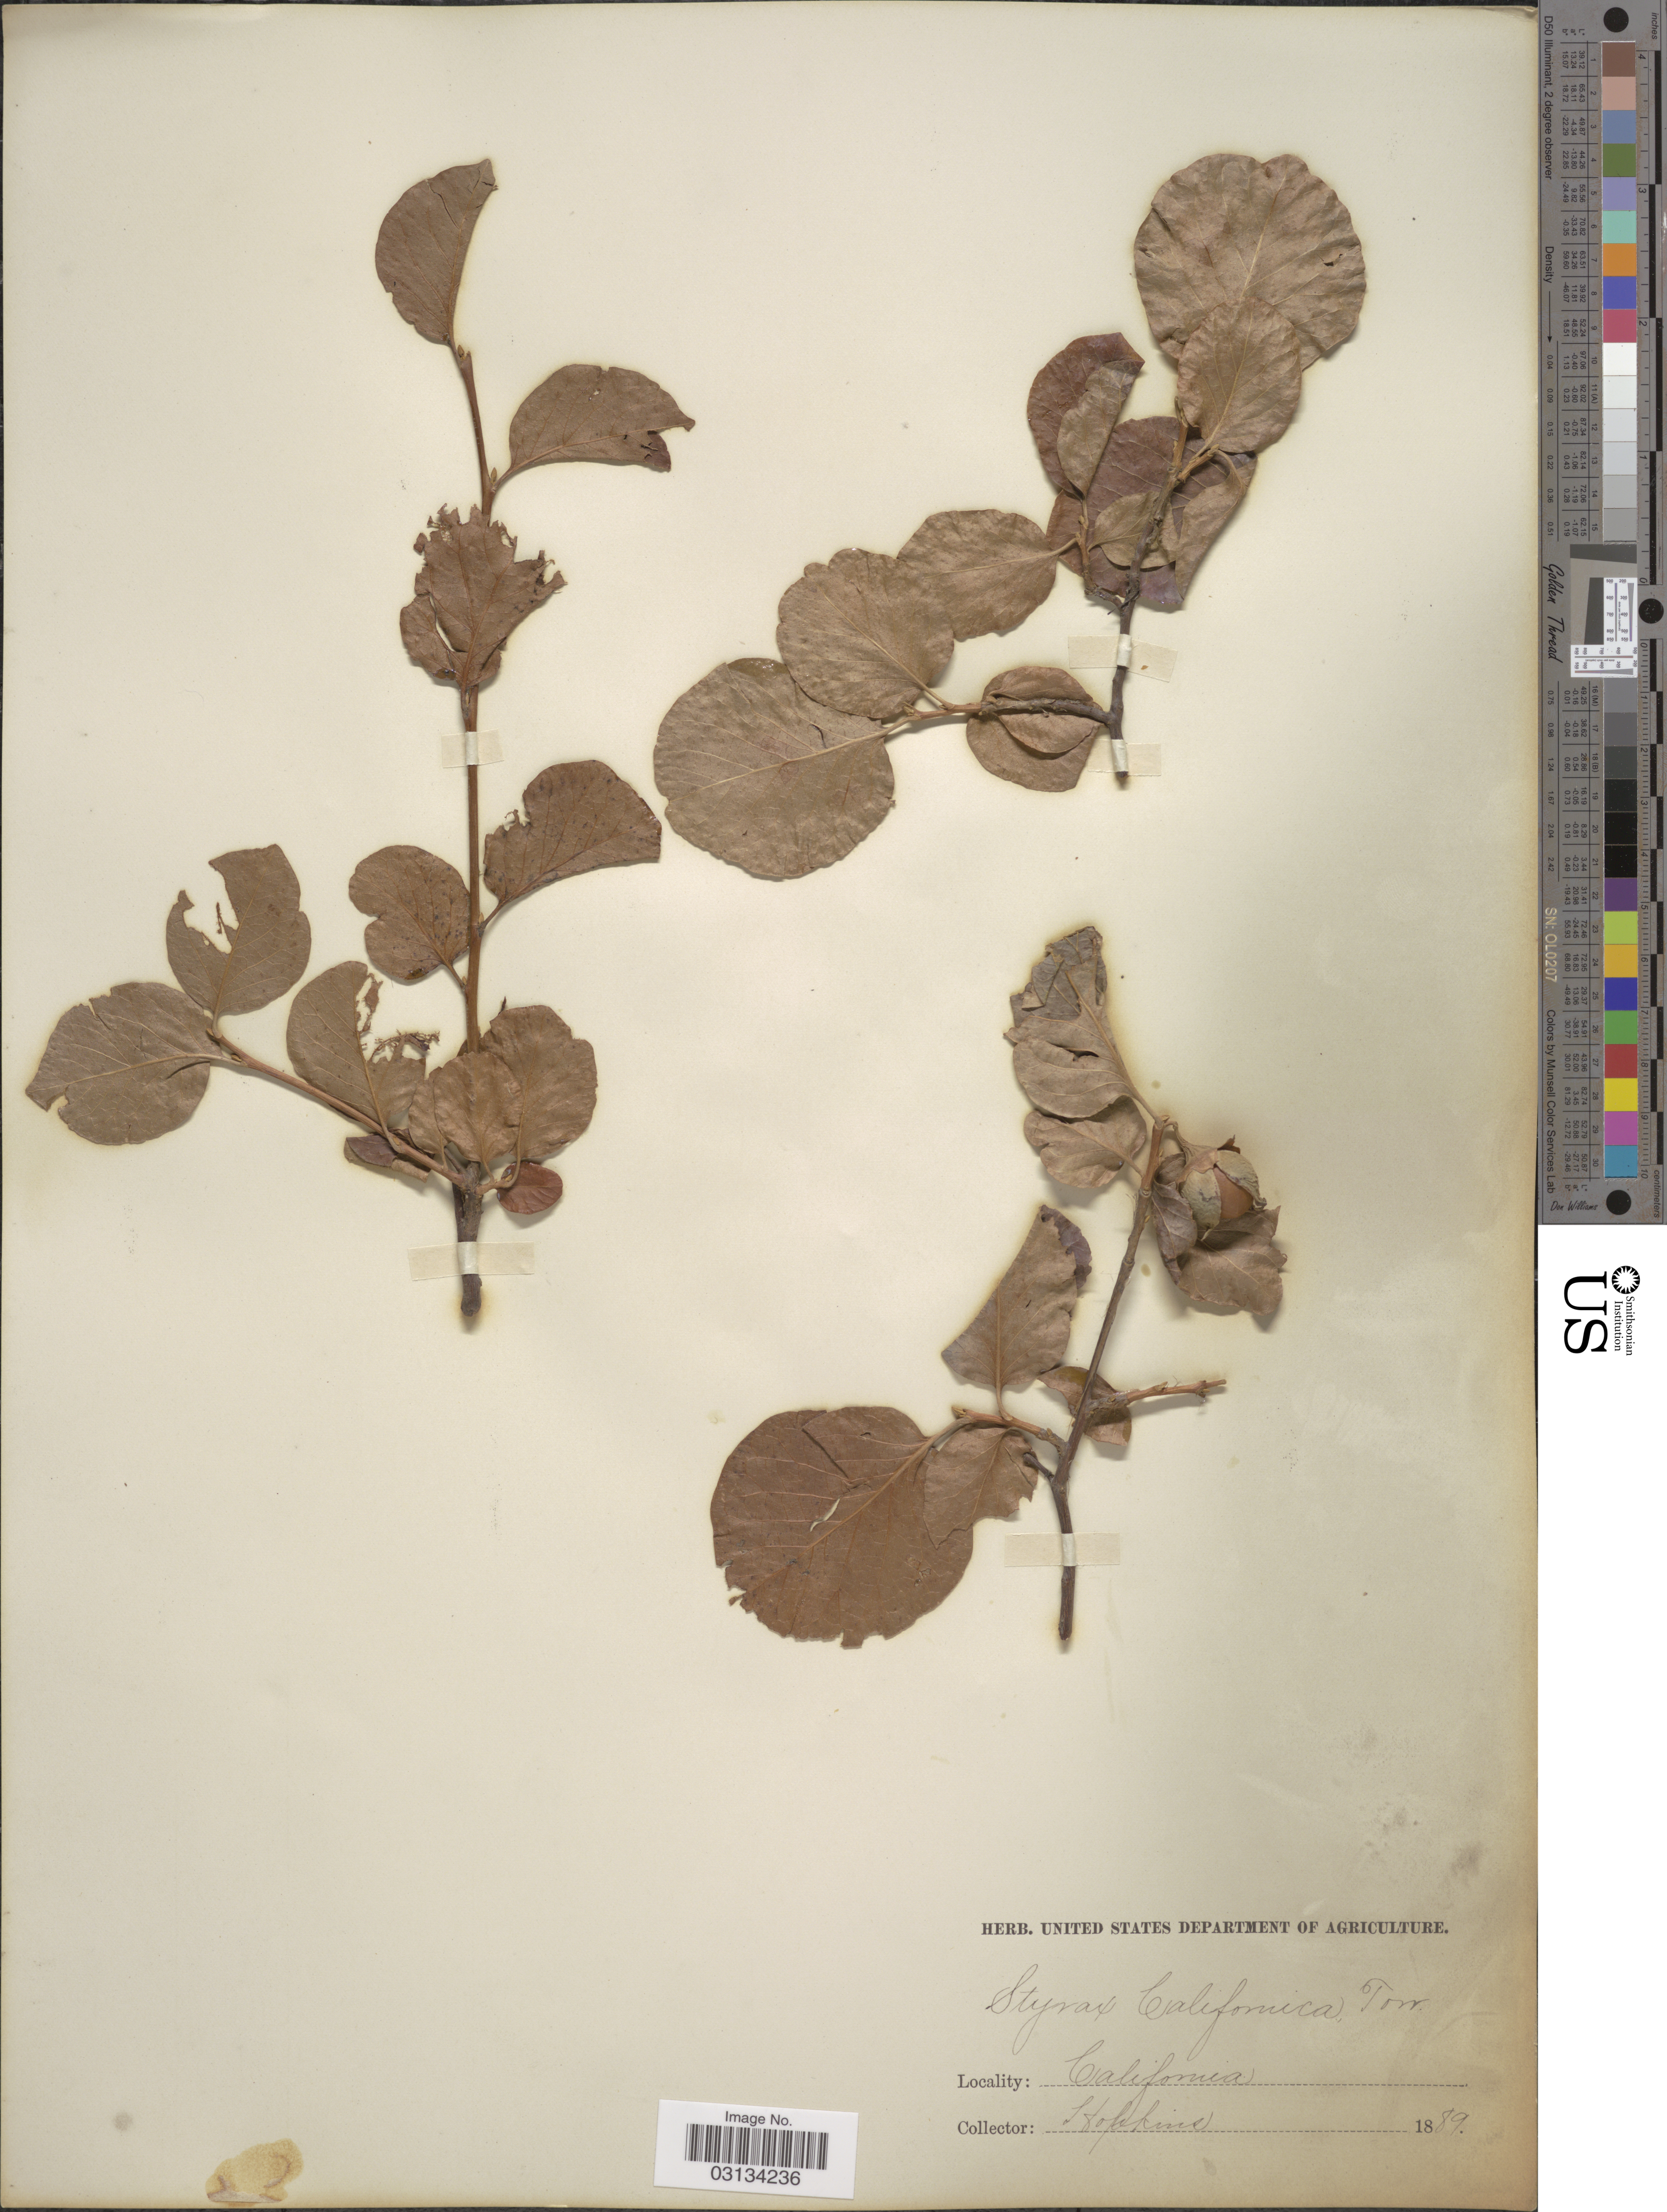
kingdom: Plantae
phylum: Tracheophyta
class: Magnoliopsida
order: Ericales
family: Styracaceae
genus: Styrax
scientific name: Styrax californicus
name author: Torr.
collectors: -- Hopkins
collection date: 1889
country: United States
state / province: California